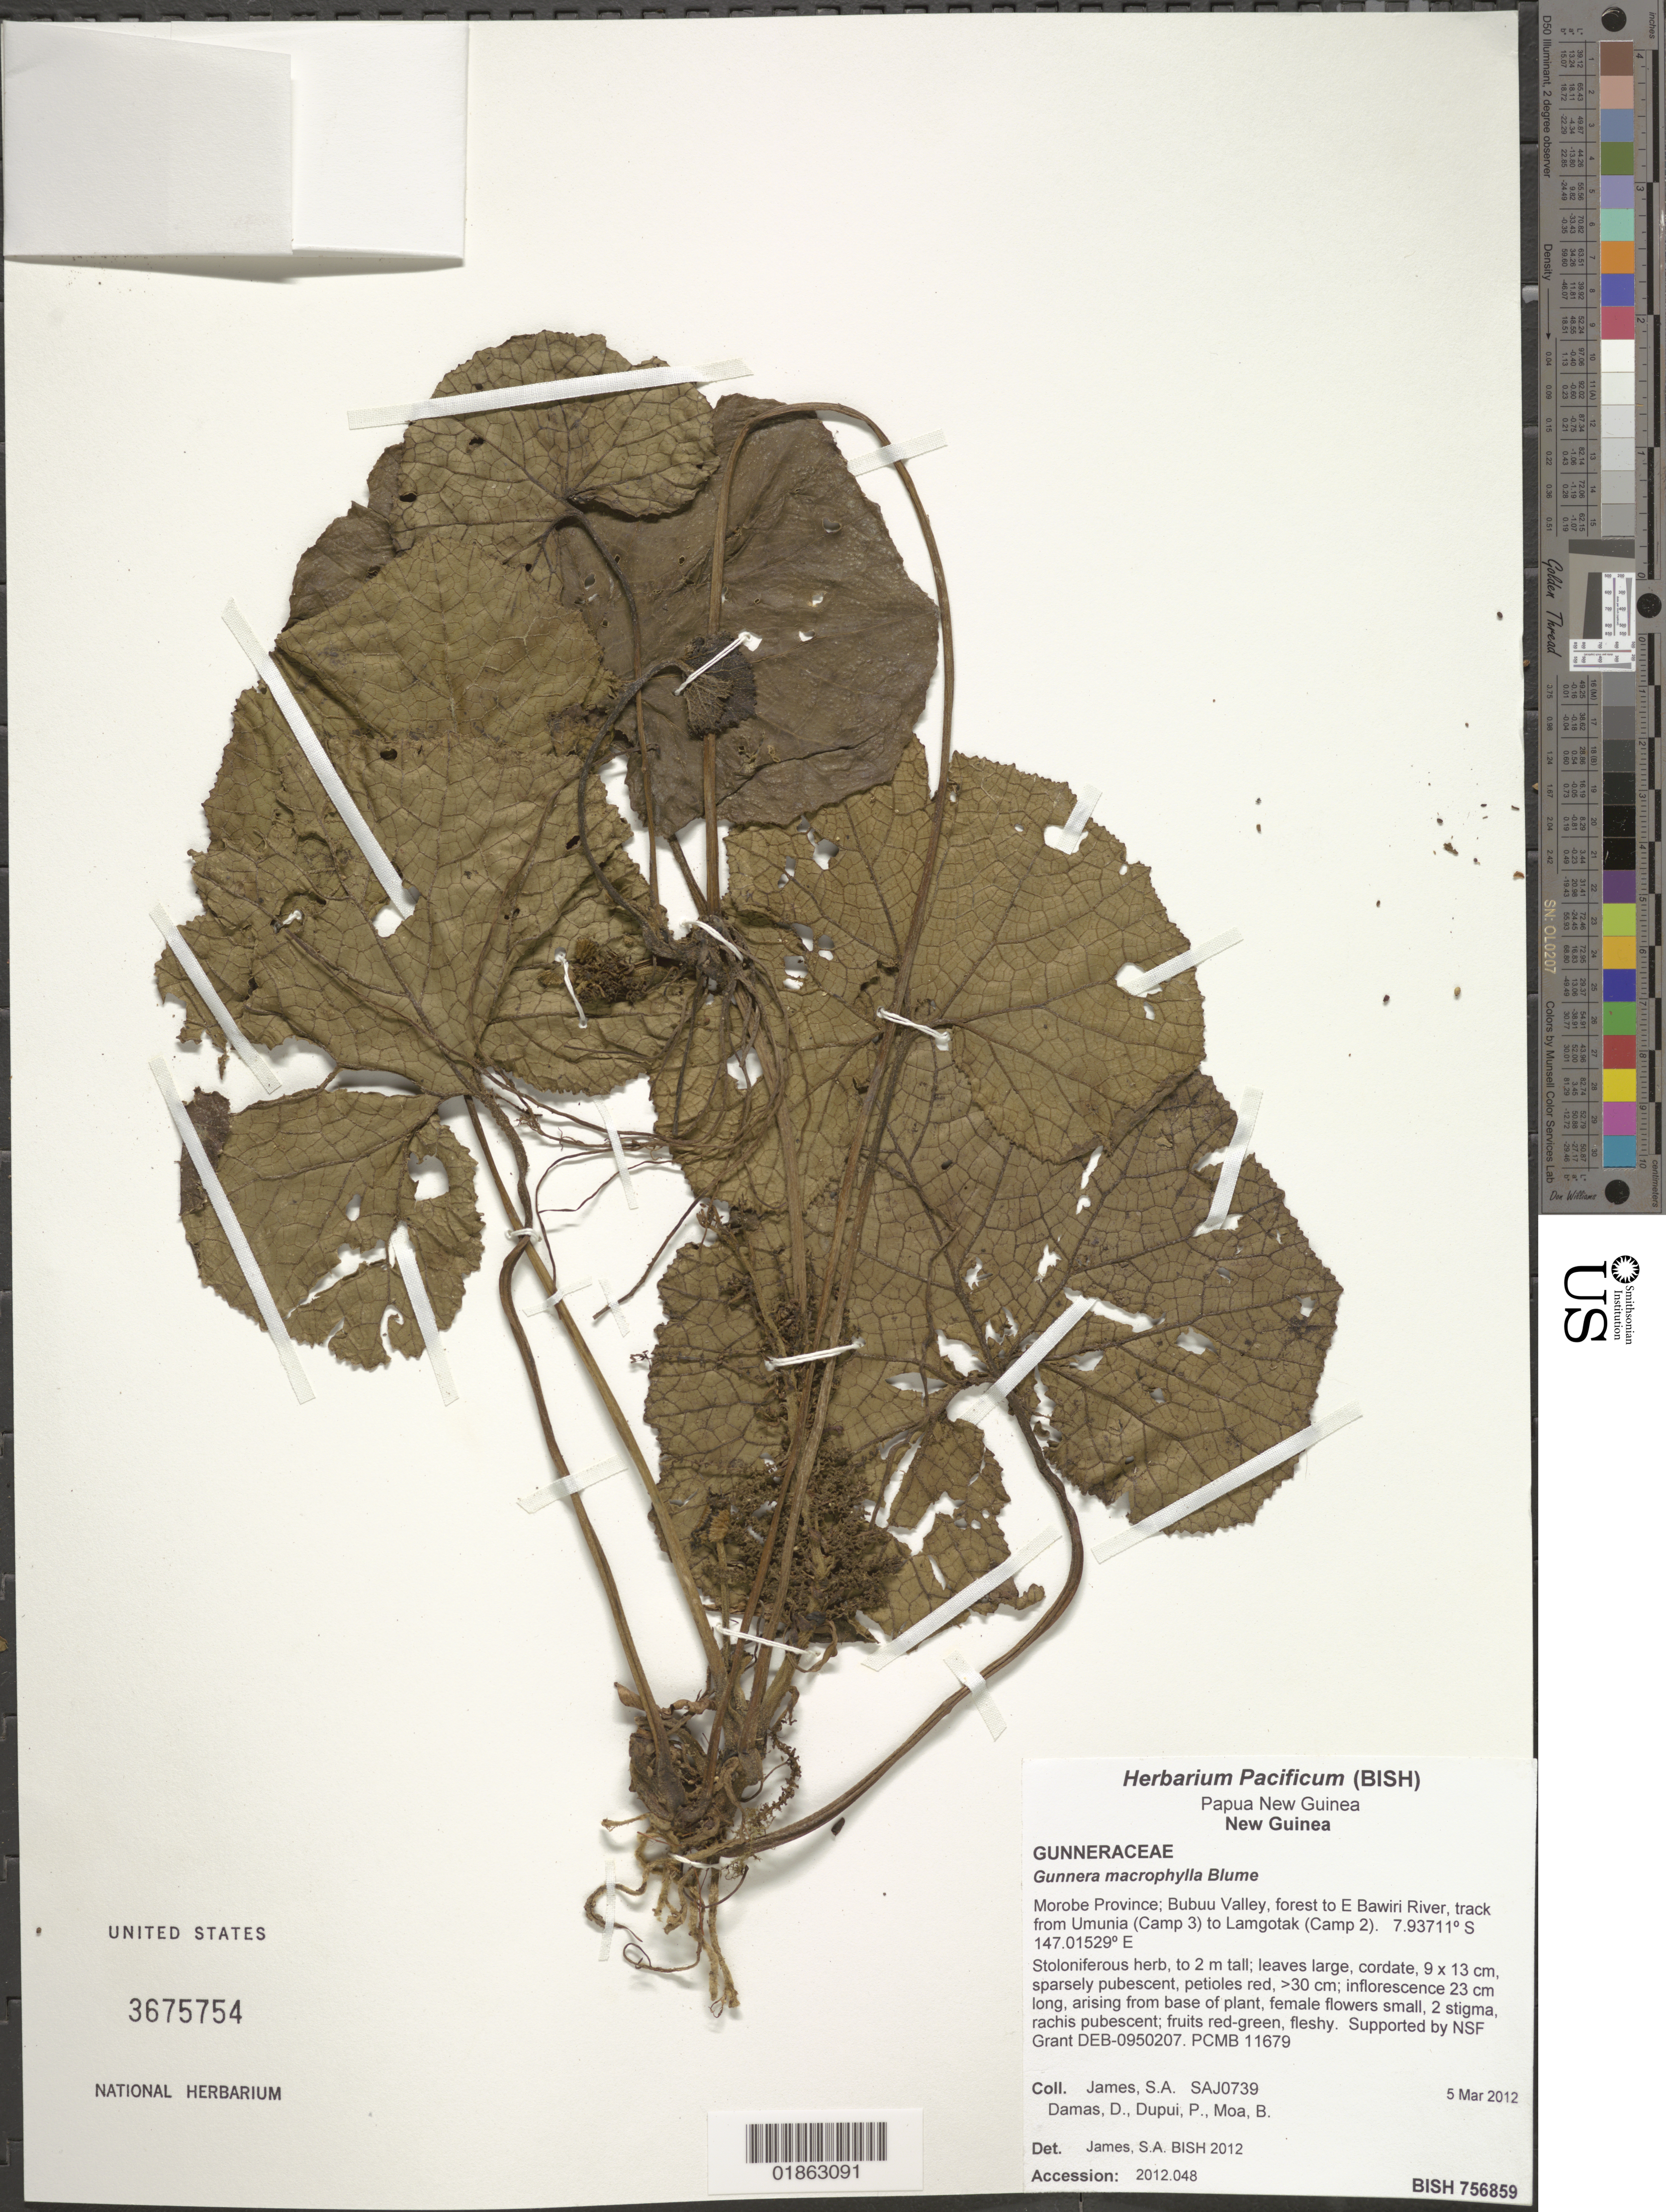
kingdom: Plantae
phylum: Tracheophyta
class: Magnoliopsida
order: Gunnerales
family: Gunneraceae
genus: Gunnera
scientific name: Gunnera macrophylla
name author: Blume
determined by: James, S. A.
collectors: S. James, D. Damas, P. Dupui & B. Moa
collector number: SAJ0739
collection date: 2012-03-05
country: Papua New Guinea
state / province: Morobe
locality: Morobe Province; Bubuu Valley, forest to E Bawiri River, track from Umunia (Camp 3) to Lamgotak (Camp 2).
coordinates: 7.93711 S, 147.01529 E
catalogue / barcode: US 3675754